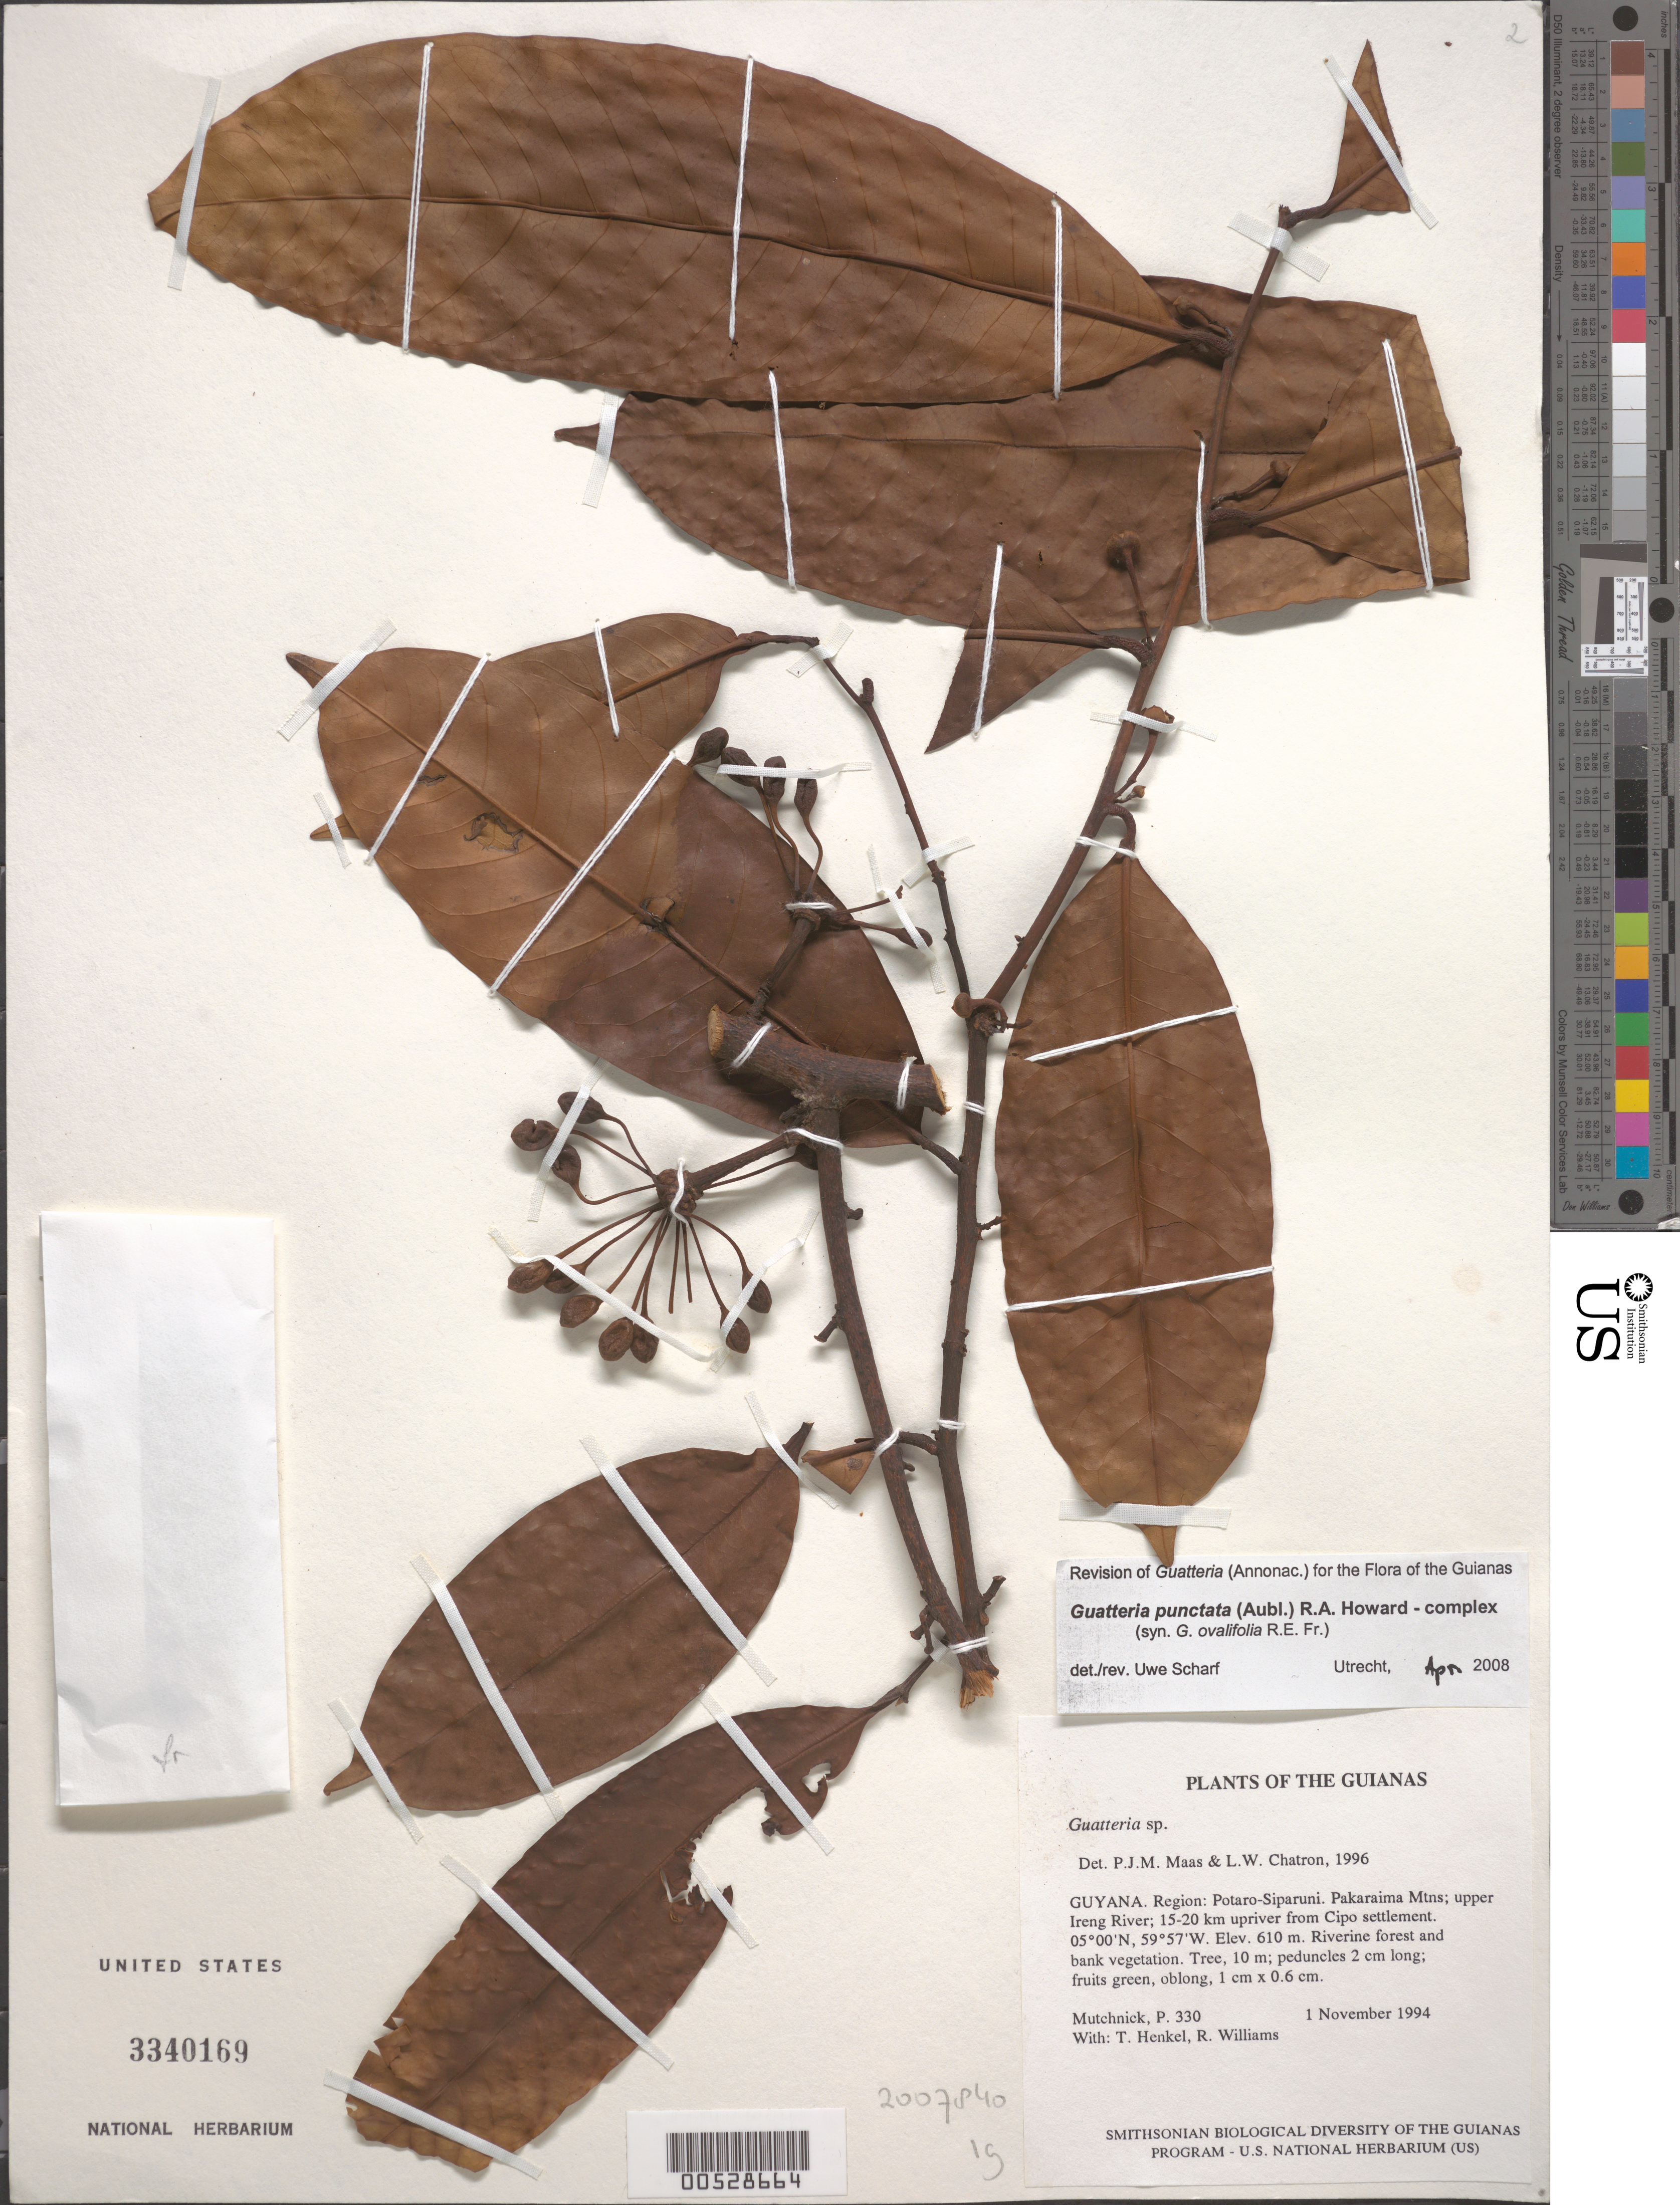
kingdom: Plantae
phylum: Tracheophyta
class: Magnoliopsida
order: Magnoliales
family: Annonaceae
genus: Guatteria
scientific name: Guatteria punctata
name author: (Aubl.) R.A. Howard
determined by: Scharf, U.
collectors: P. Mutchnick, T. Henkel & R. Williams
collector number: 330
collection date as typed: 1 November 1994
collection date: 1994-11-01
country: Guyana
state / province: Potaro-Siparuni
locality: Pakaraima Mtns; upper Ireng River; 15-20 km upriver from Cipo settlement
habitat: Riverine forest and bank vegetation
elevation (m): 610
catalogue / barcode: US 3340169